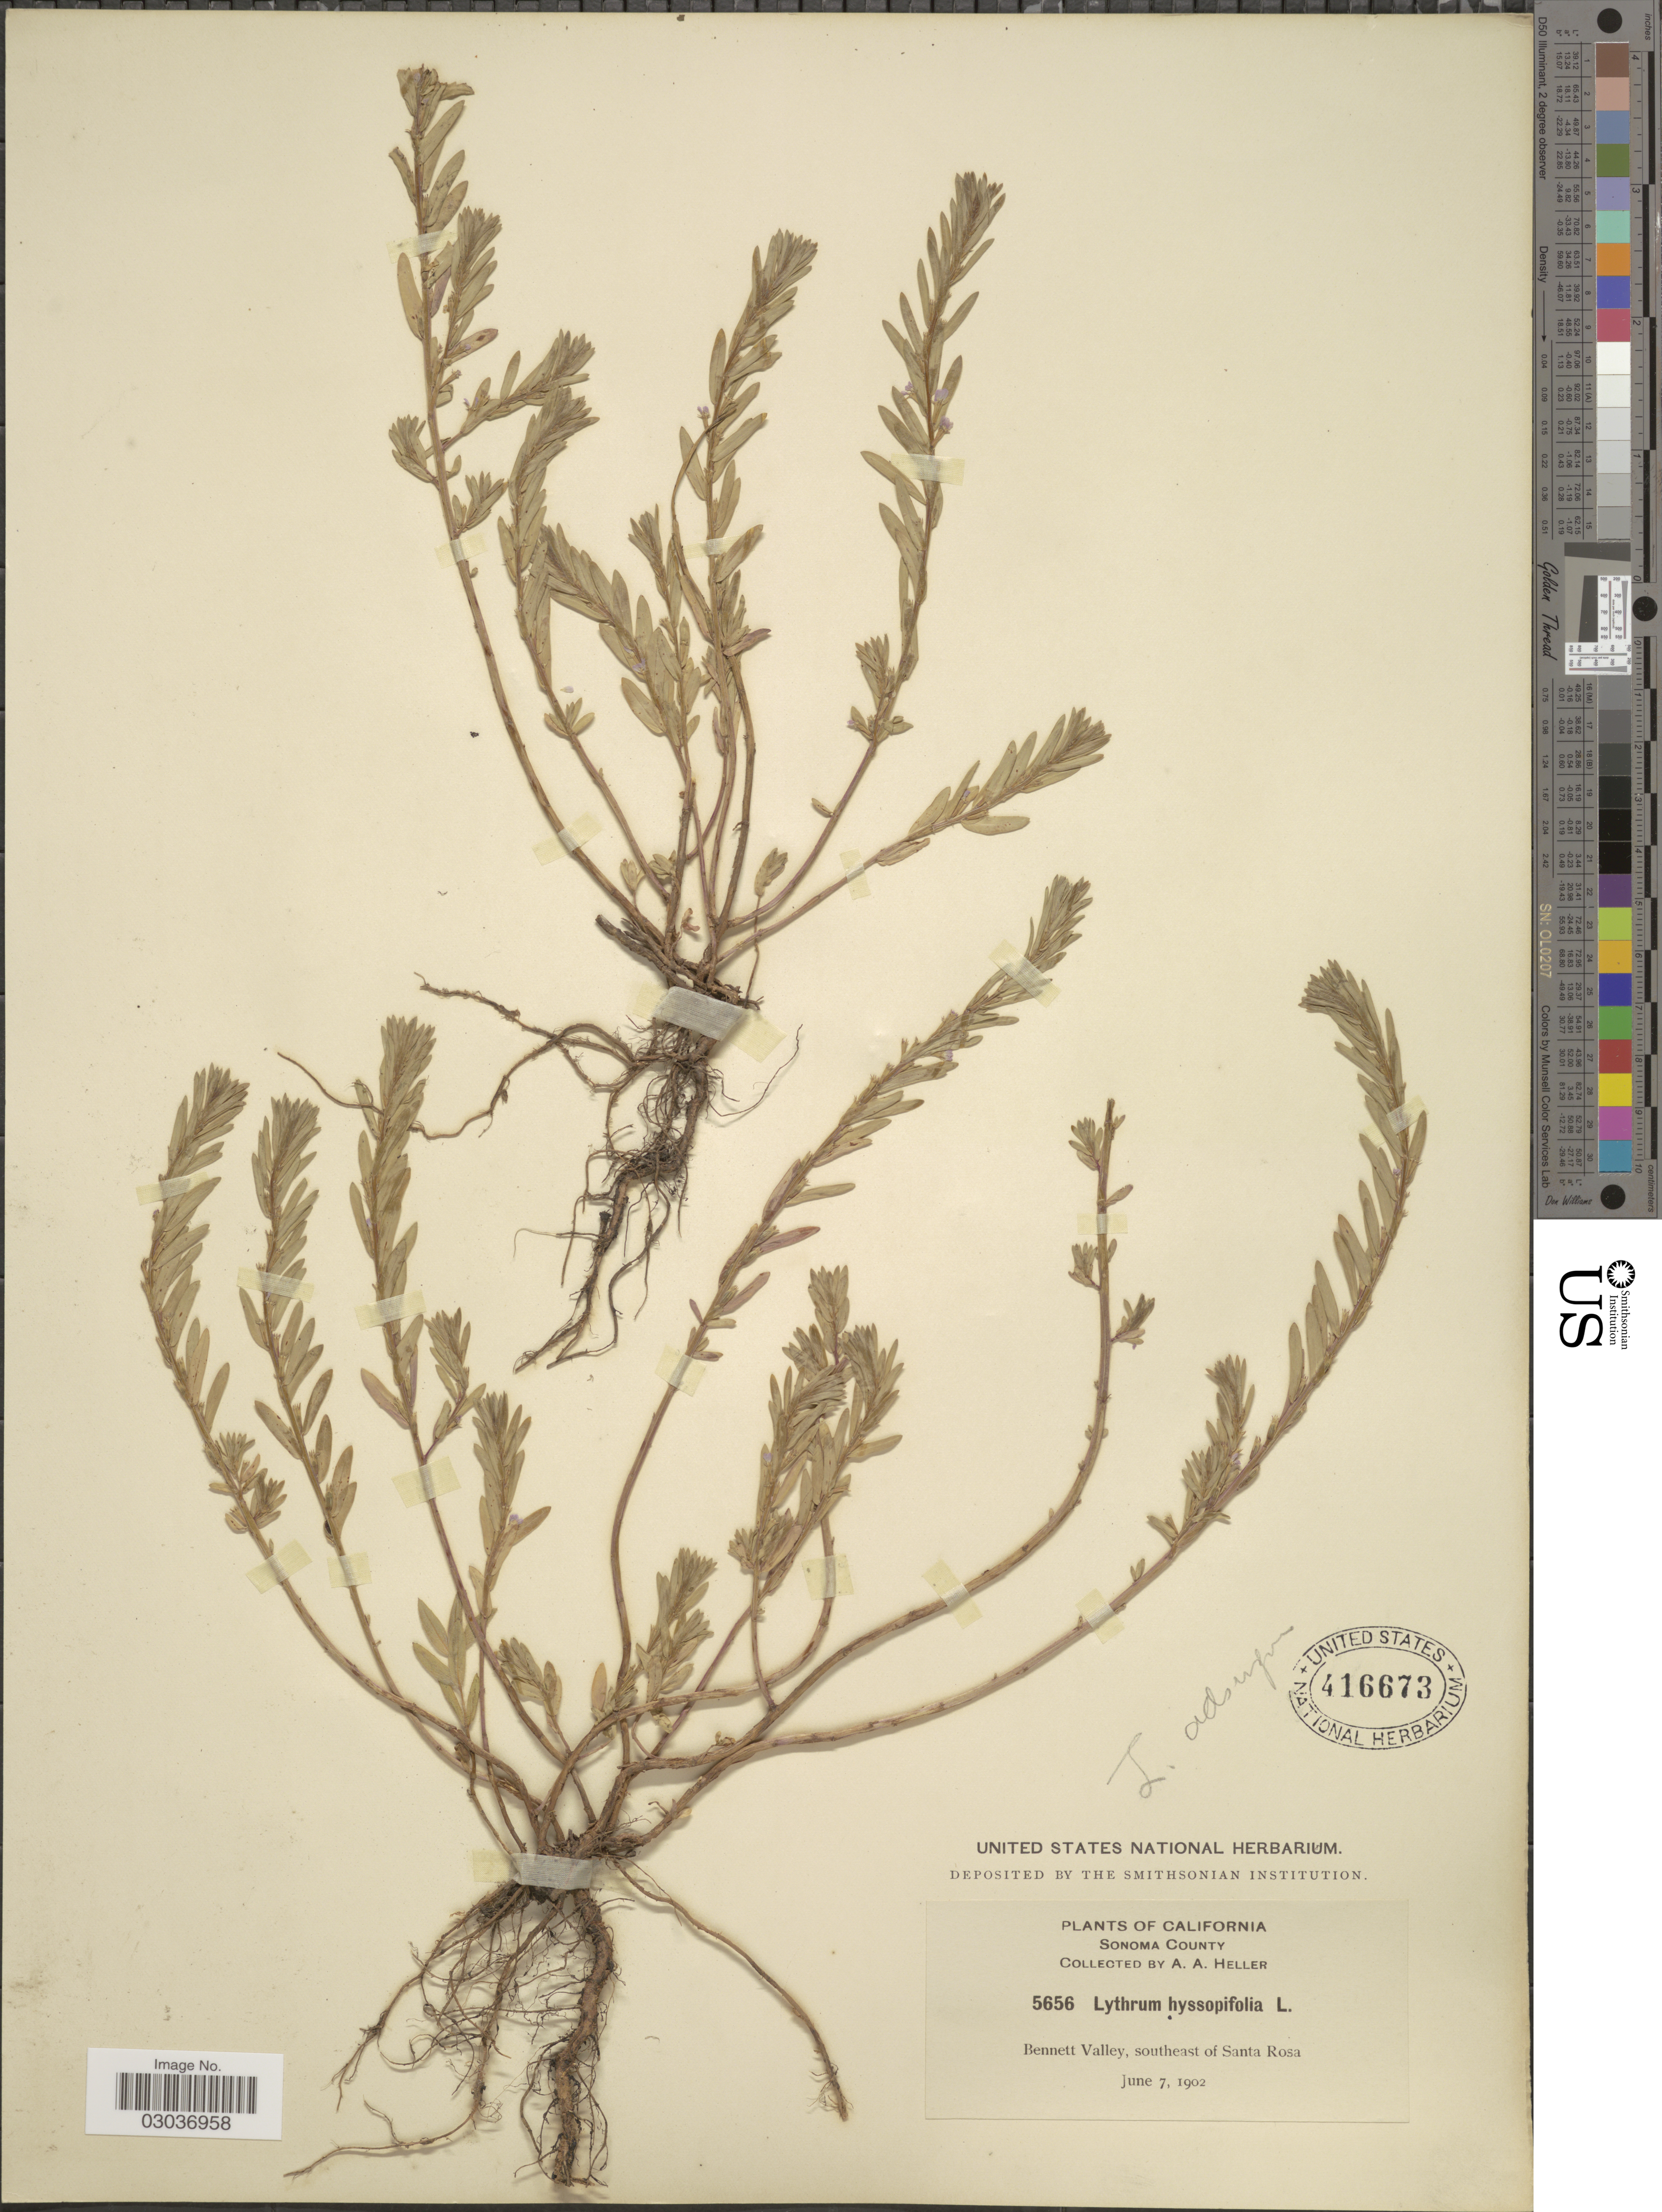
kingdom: Plantae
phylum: Tracheophyta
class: Magnoliopsida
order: Myrtales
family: Lythraceae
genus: Lythrum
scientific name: Lythrum hyssopifolia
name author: L.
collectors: A. A. Heller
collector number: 5656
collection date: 1902-06-07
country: United States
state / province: California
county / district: Sonoma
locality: Sonoma County, Bennett Valley, southeast of Santa Rosa.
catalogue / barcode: US 416673